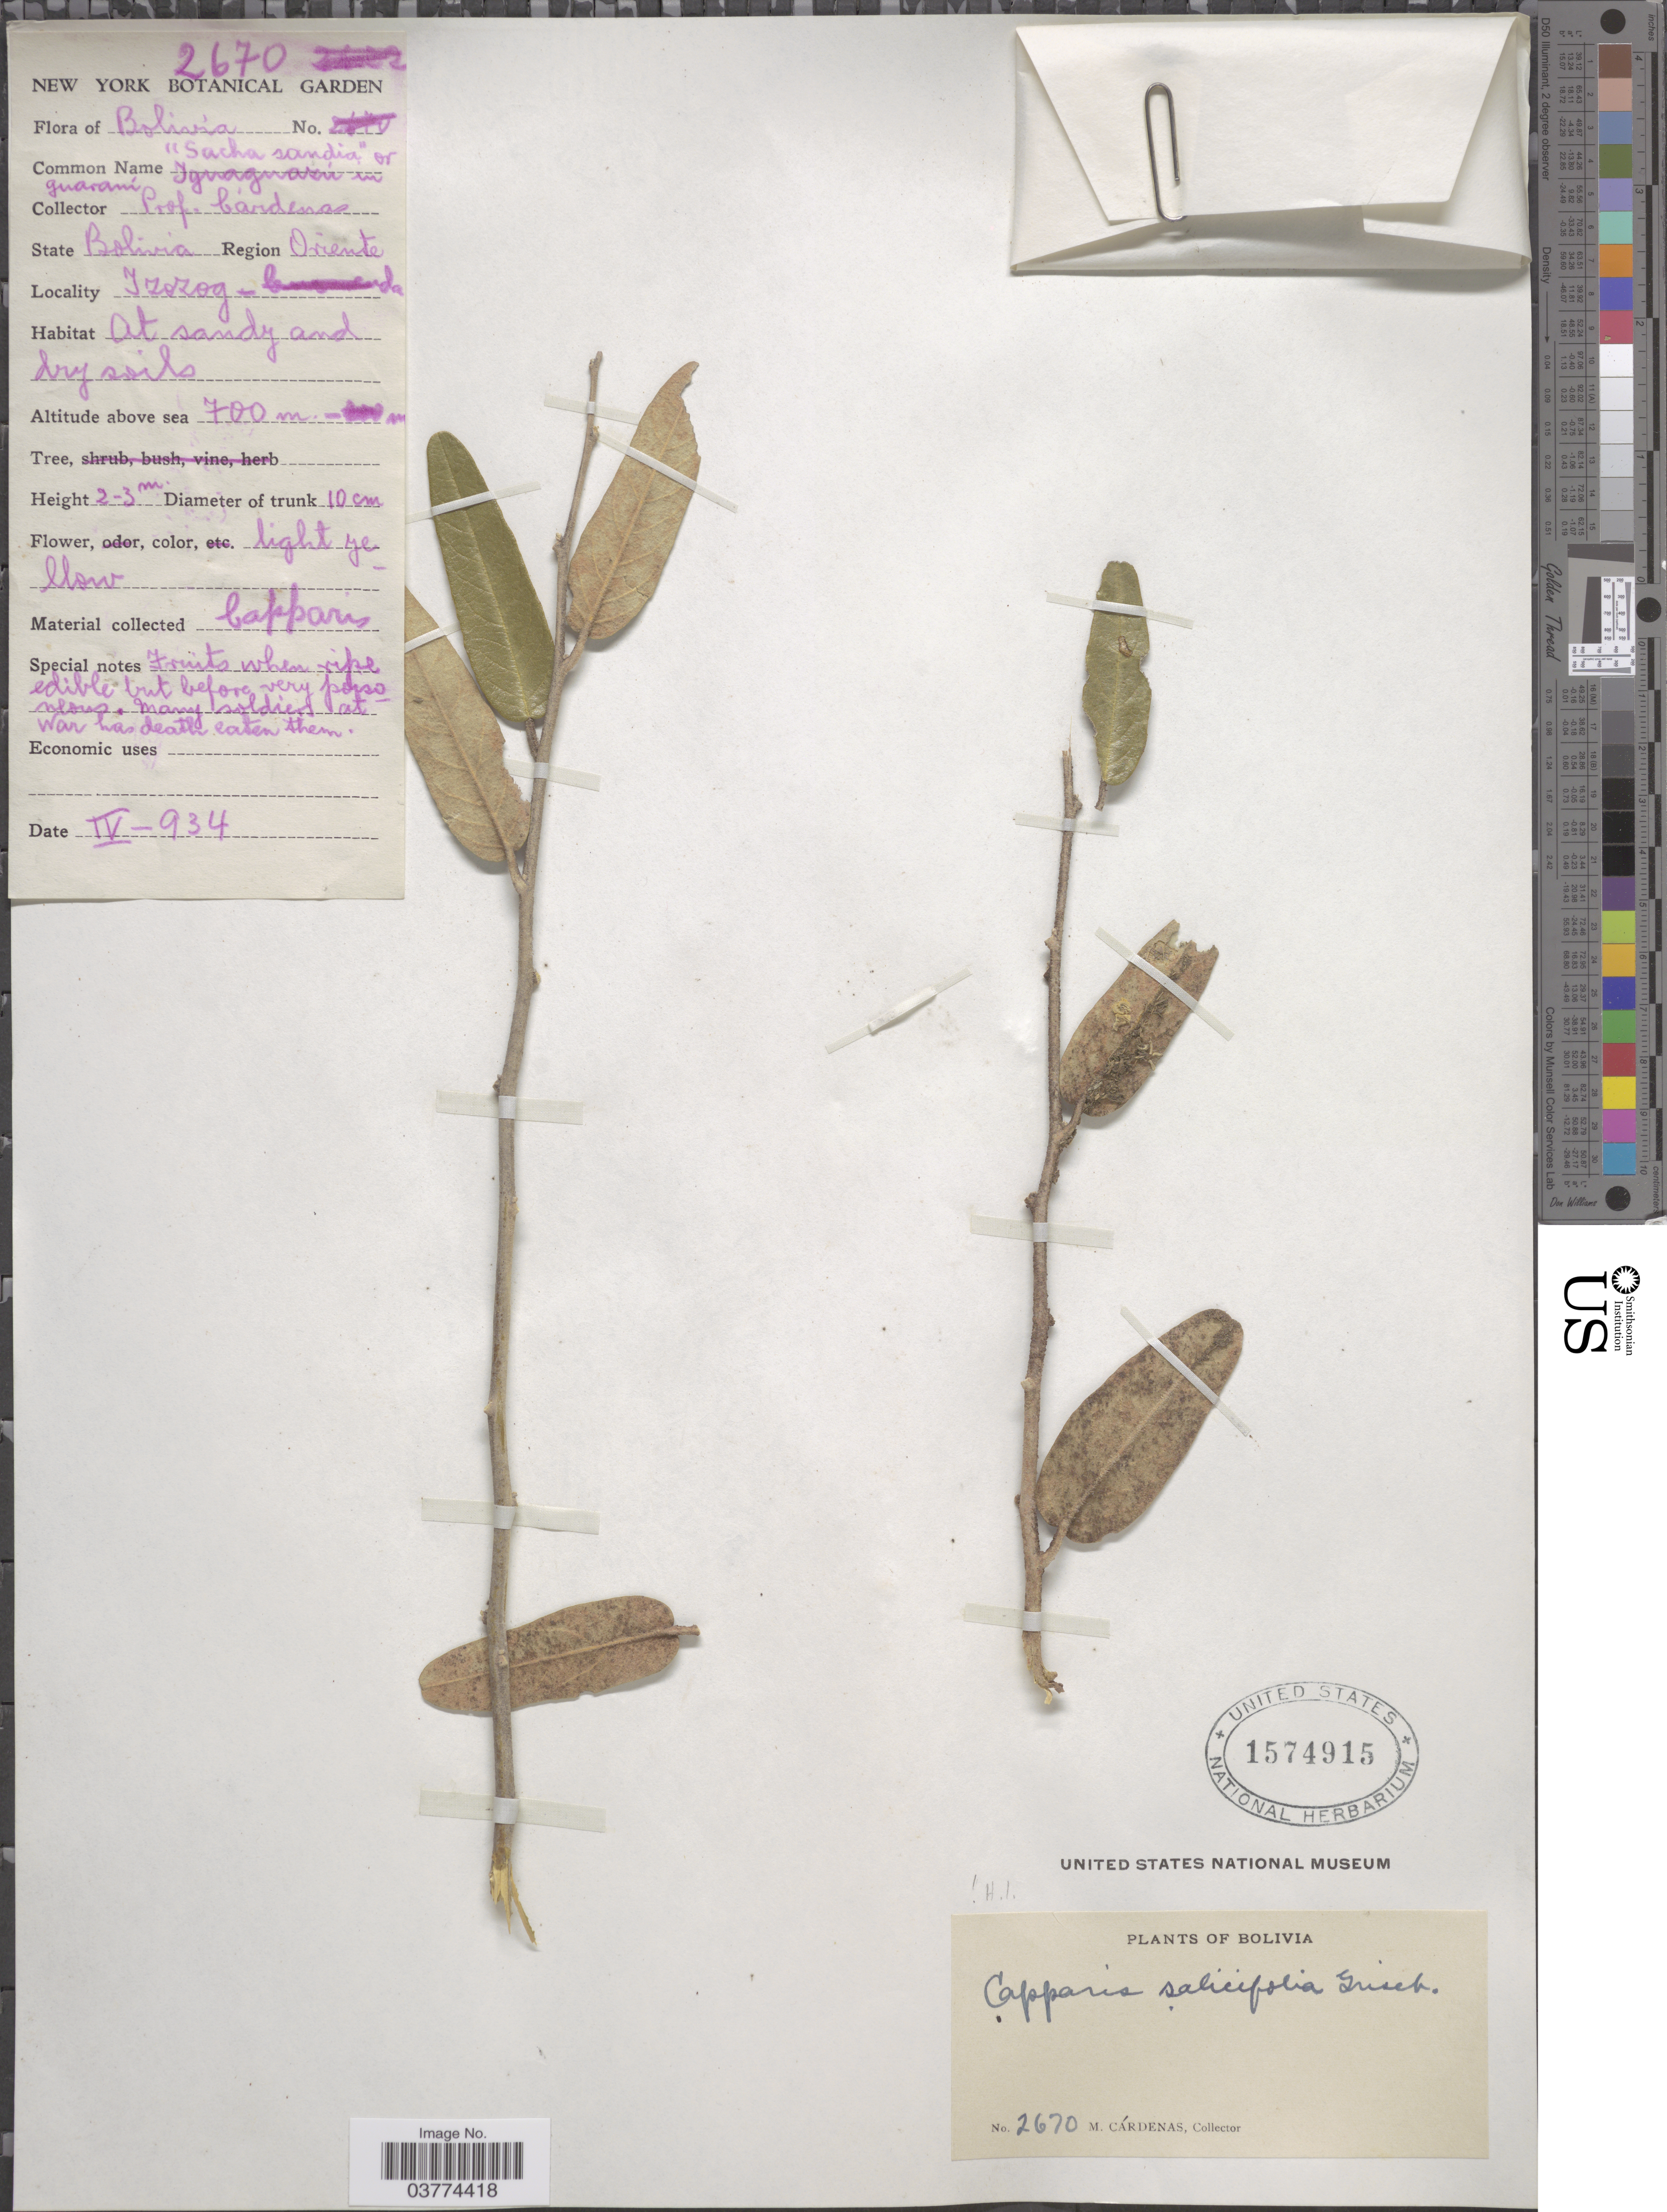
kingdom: Plantae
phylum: Tracheophyta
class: Magnoliopsida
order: Brassicales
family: Capparaceae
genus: Sarcotoxicum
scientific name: Sarcotoxicum salicifolium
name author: (Griseb.) Cornejo & Iltis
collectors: M. Cárdenas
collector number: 2670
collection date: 1934-04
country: Bolivia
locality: Region Oriente. Izozog.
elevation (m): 700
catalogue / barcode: US 1574915